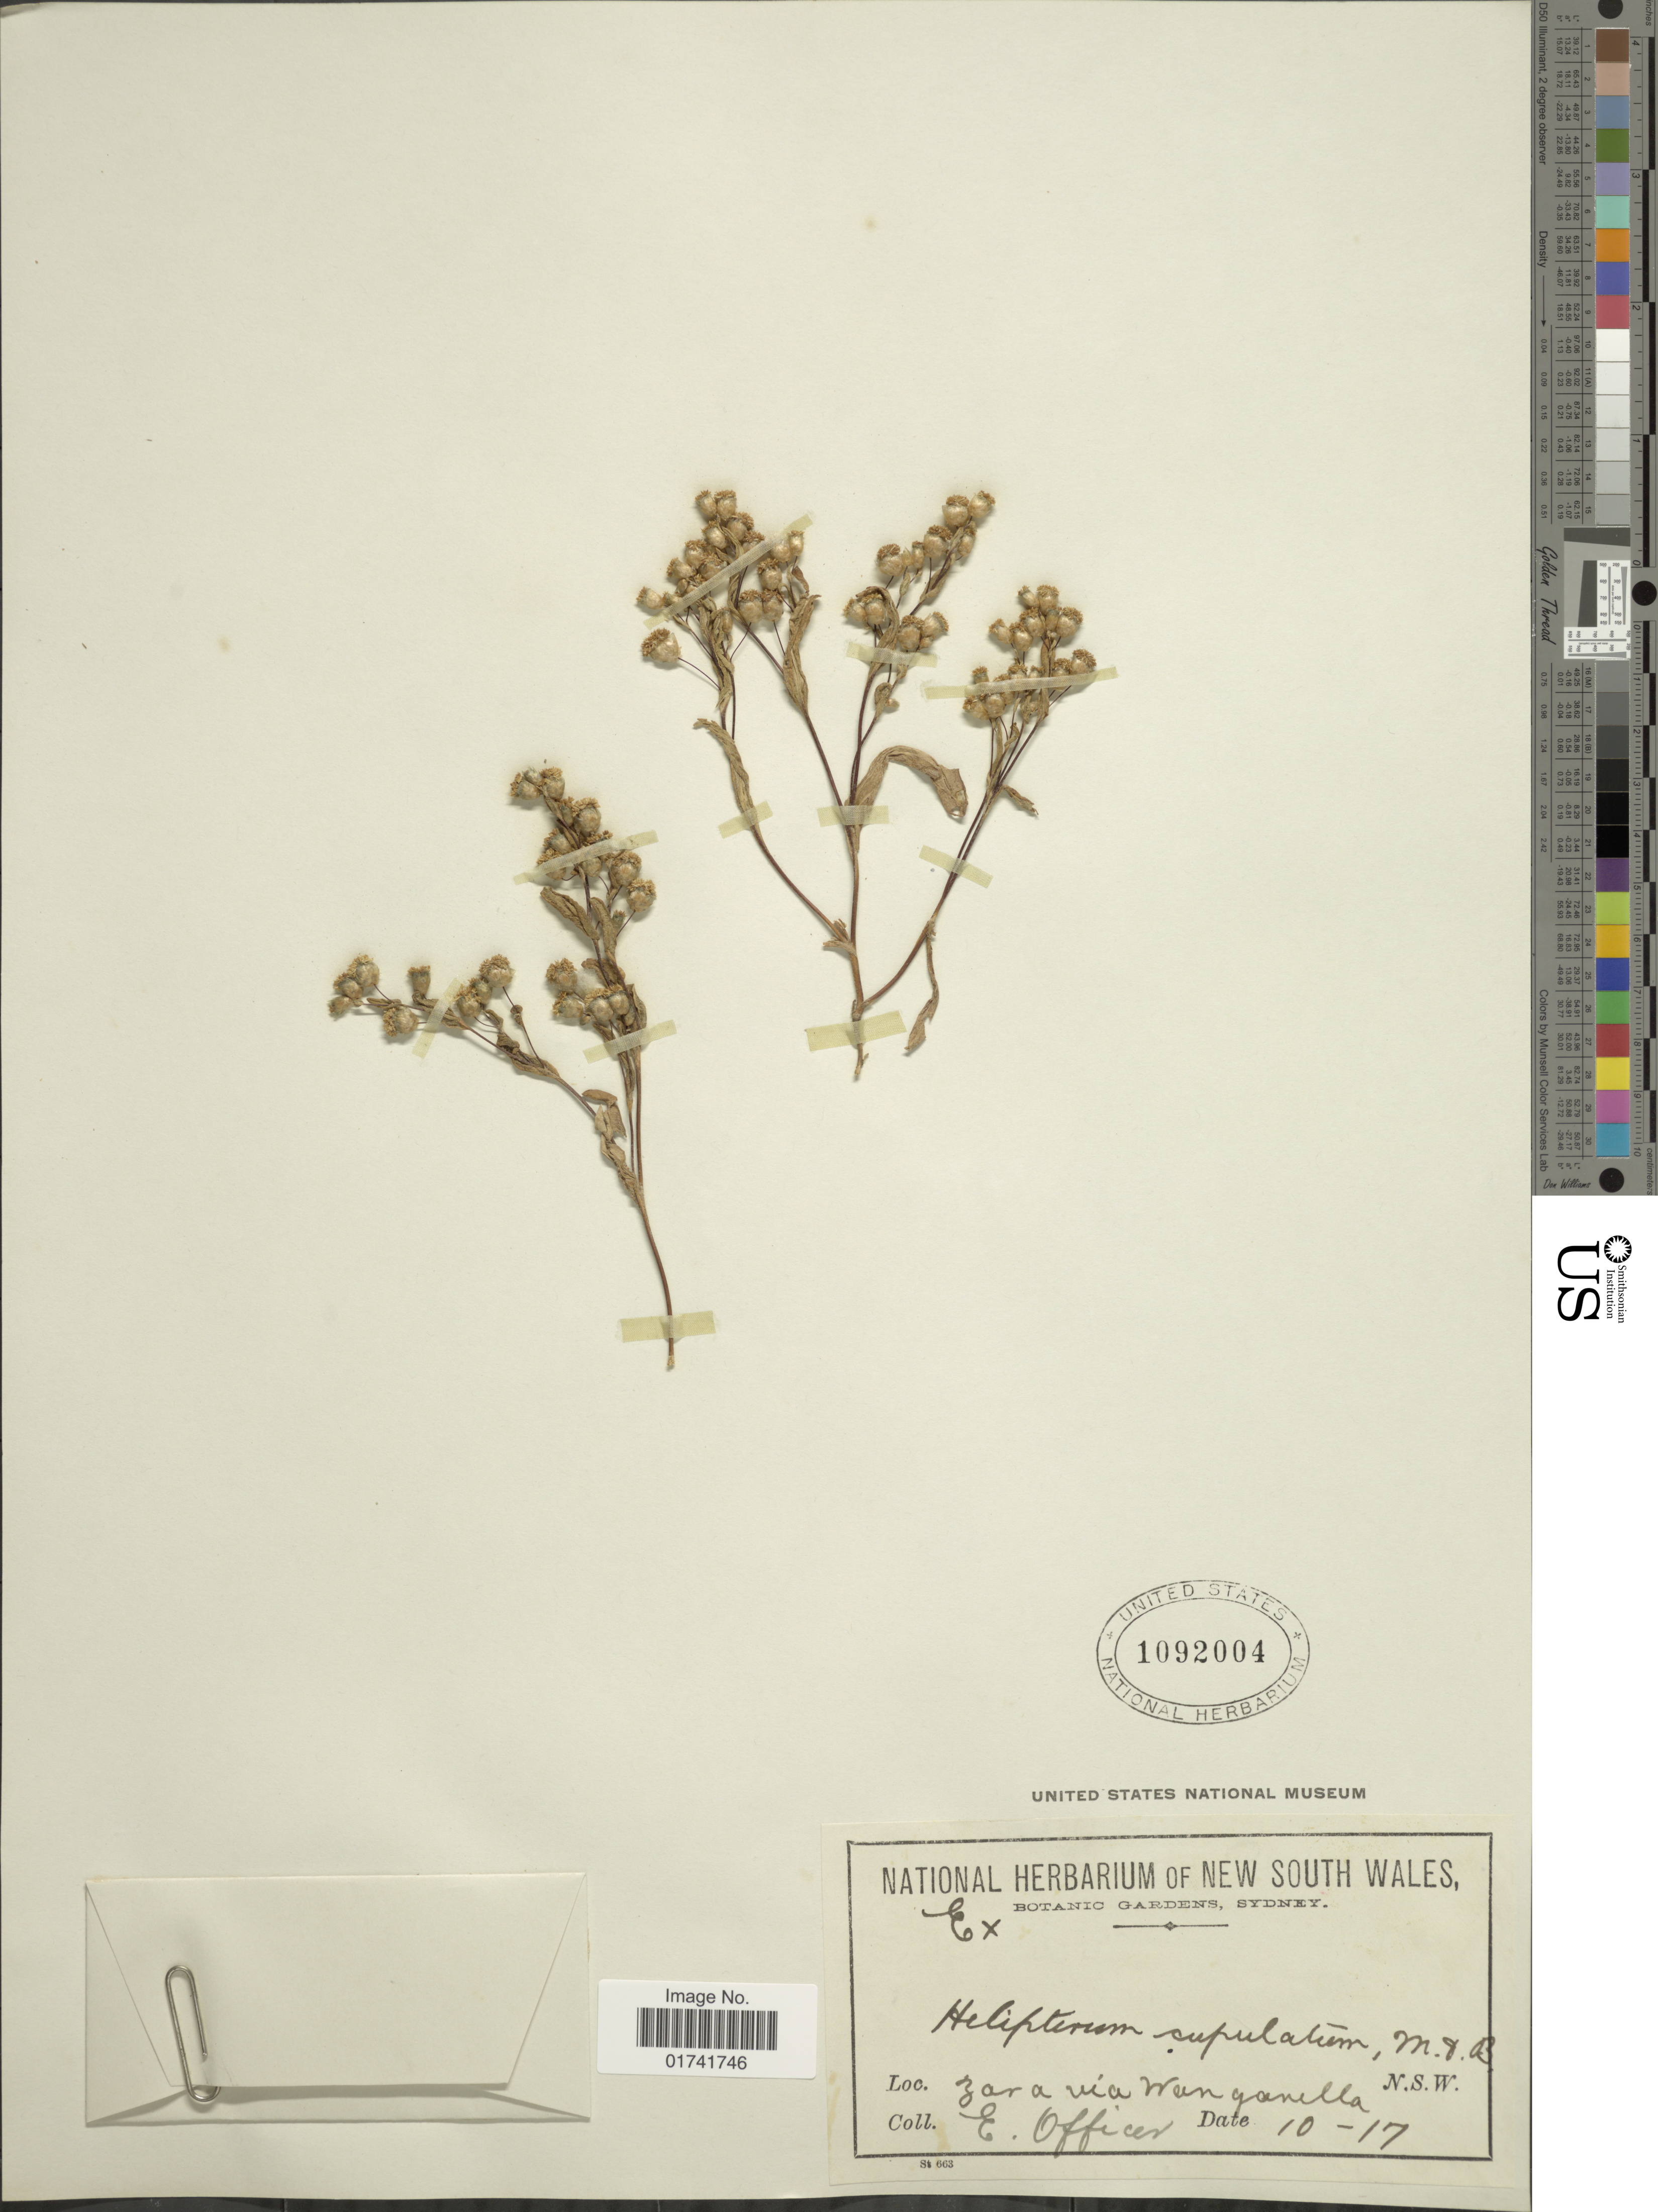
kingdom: Plantae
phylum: Tracheophyta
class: Magnoliopsida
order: Asterales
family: Asteraceae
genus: Podolepis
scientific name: Podolepis muelleri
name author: (Sond.) G.L. Davis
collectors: E. Officer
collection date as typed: Transcribed d/m/y: /10/17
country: Australia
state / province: New South Wales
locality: Zae a via Wanganella.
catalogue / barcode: US 1092004